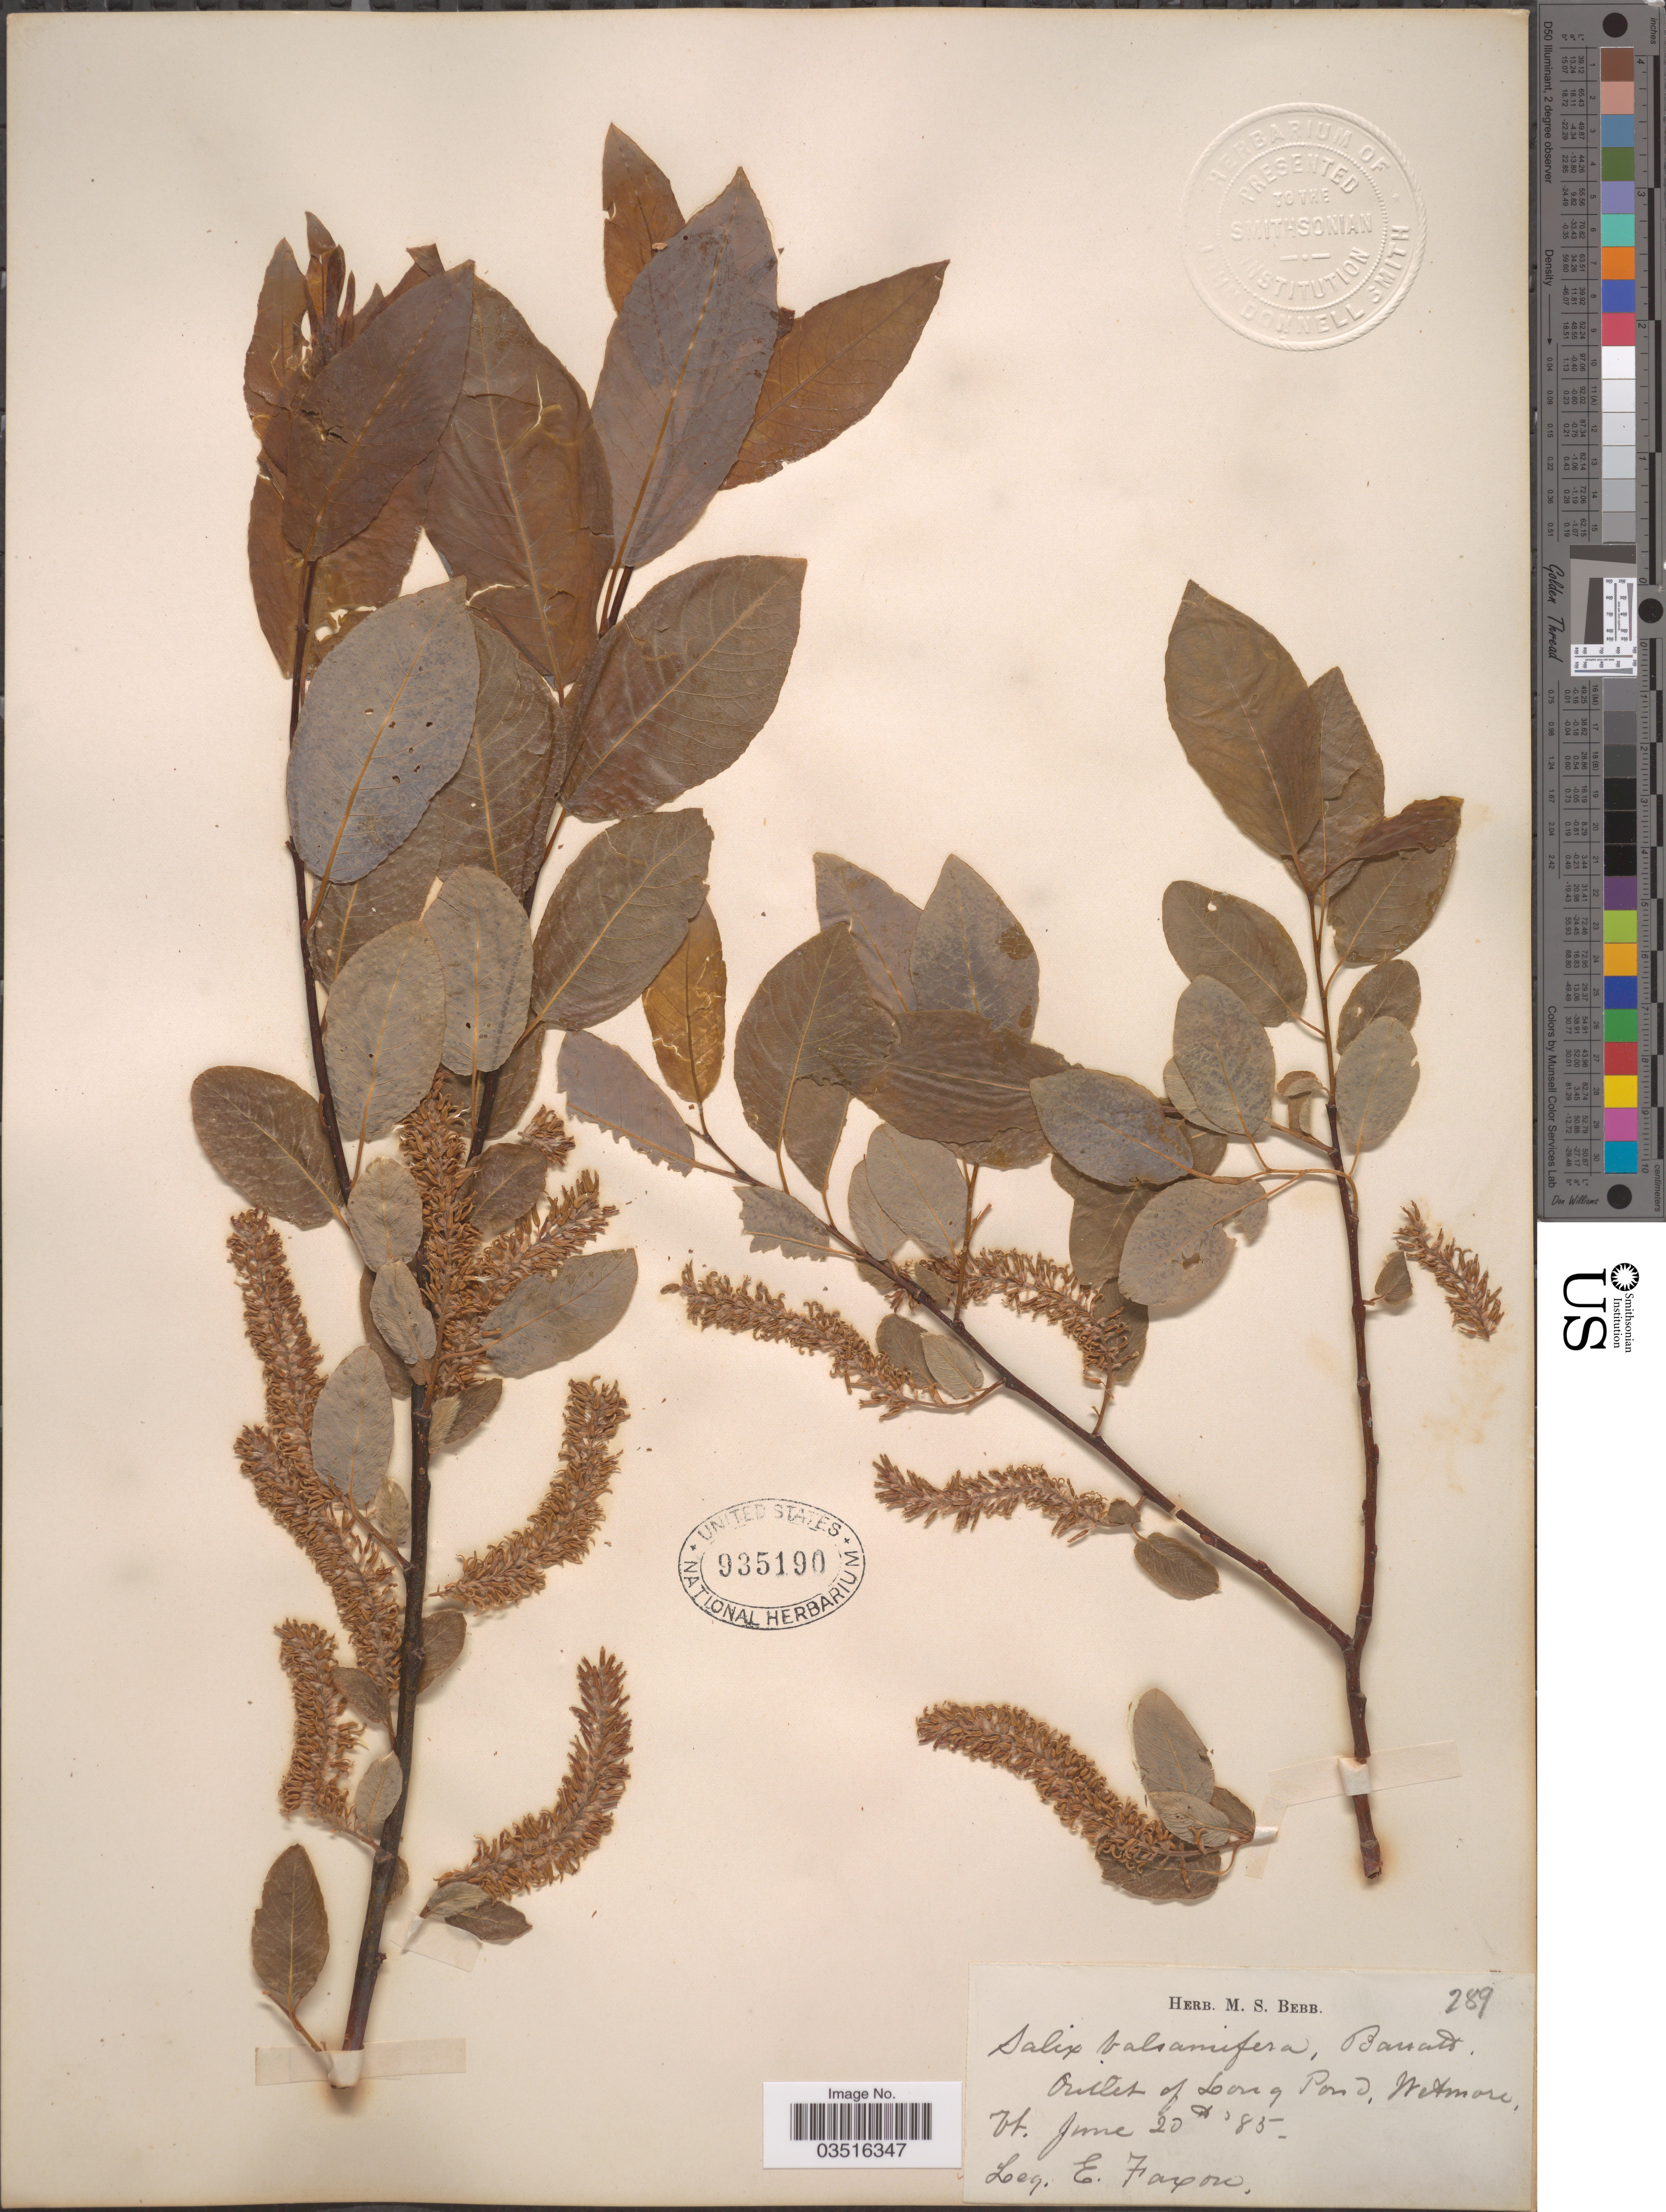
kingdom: Plantae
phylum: Tracheophyta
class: Magnoliopsida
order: Malpighiales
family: Salicaceae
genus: Salix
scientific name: Salix pyrifolia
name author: Ledeb.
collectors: E. Faxon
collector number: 289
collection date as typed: Transcribed d/m/y: 20/6/85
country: United States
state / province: Vermont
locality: Outlet of Long Pond, Wetmore.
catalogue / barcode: US 935190